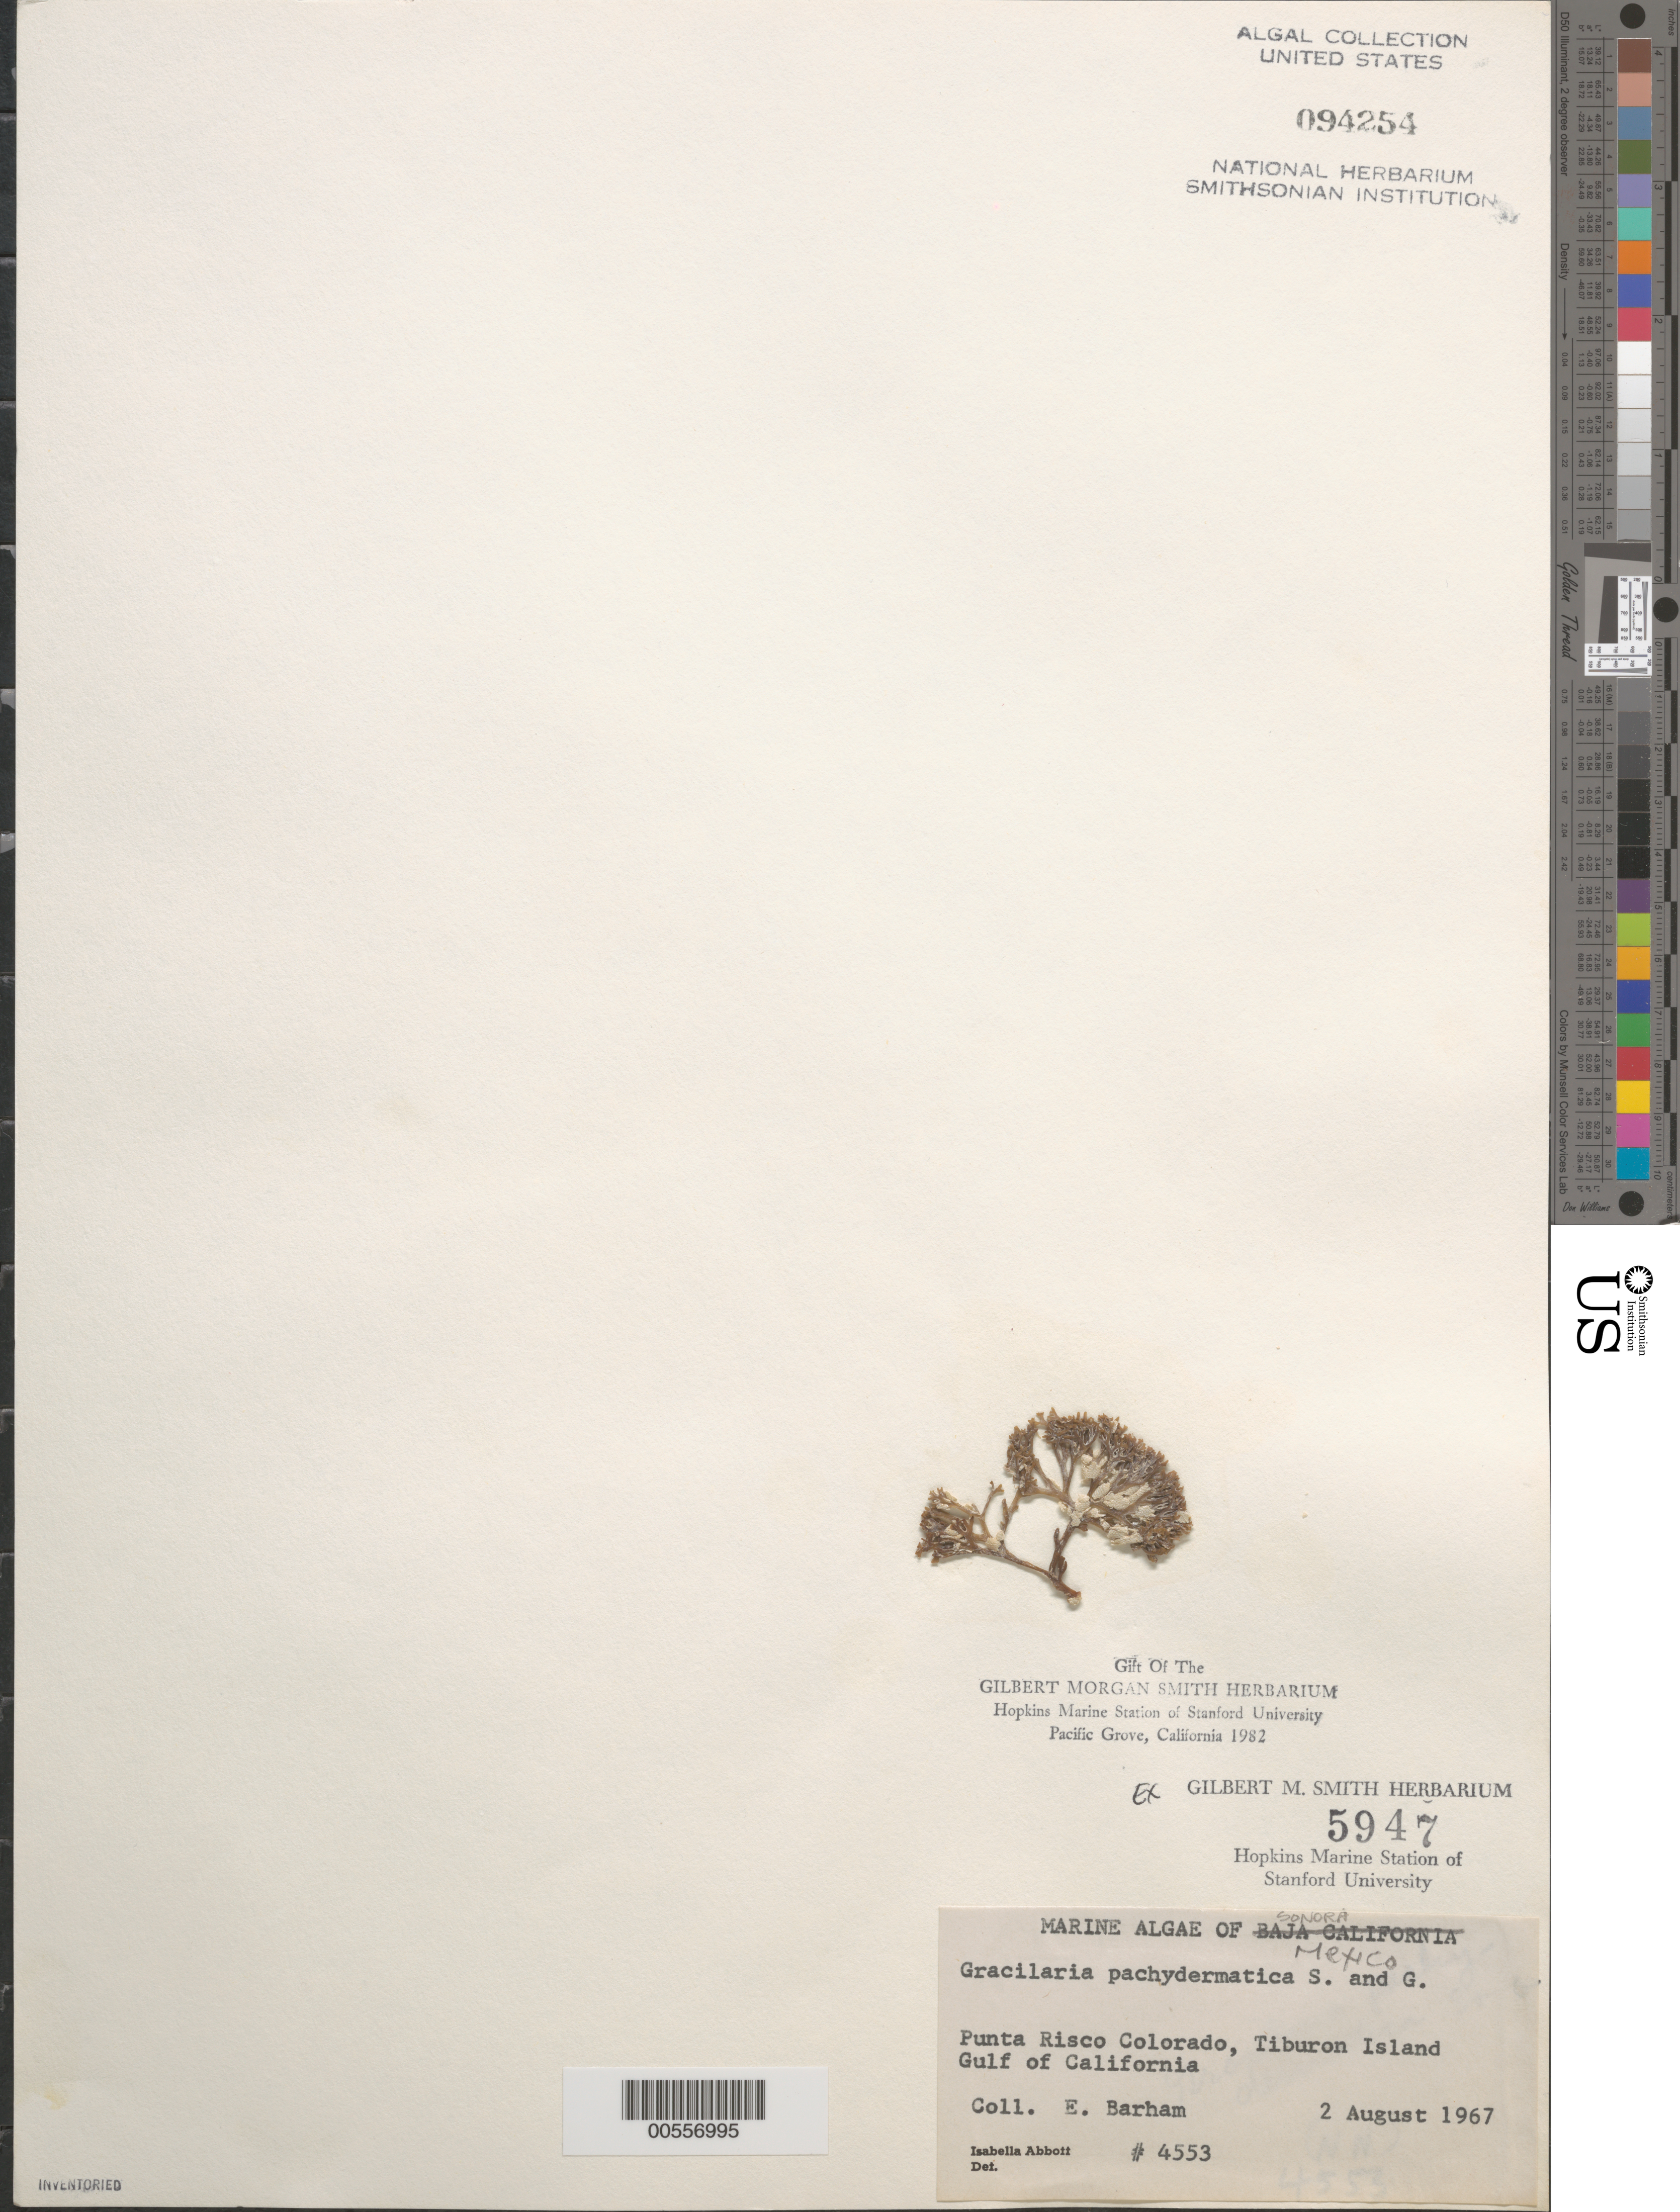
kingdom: Plantae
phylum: Rhodophyta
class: Florideophyceae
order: Gracilariales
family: Gracilariaceae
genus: Gracilaria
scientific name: Gracilaria pachydermatica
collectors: E. Barham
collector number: IAA 4553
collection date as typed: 02 Aug 1967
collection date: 1967-08-02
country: Mexico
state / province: Sonora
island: Isla Tiburon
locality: Punta Risco Colorado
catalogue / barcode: US 94254